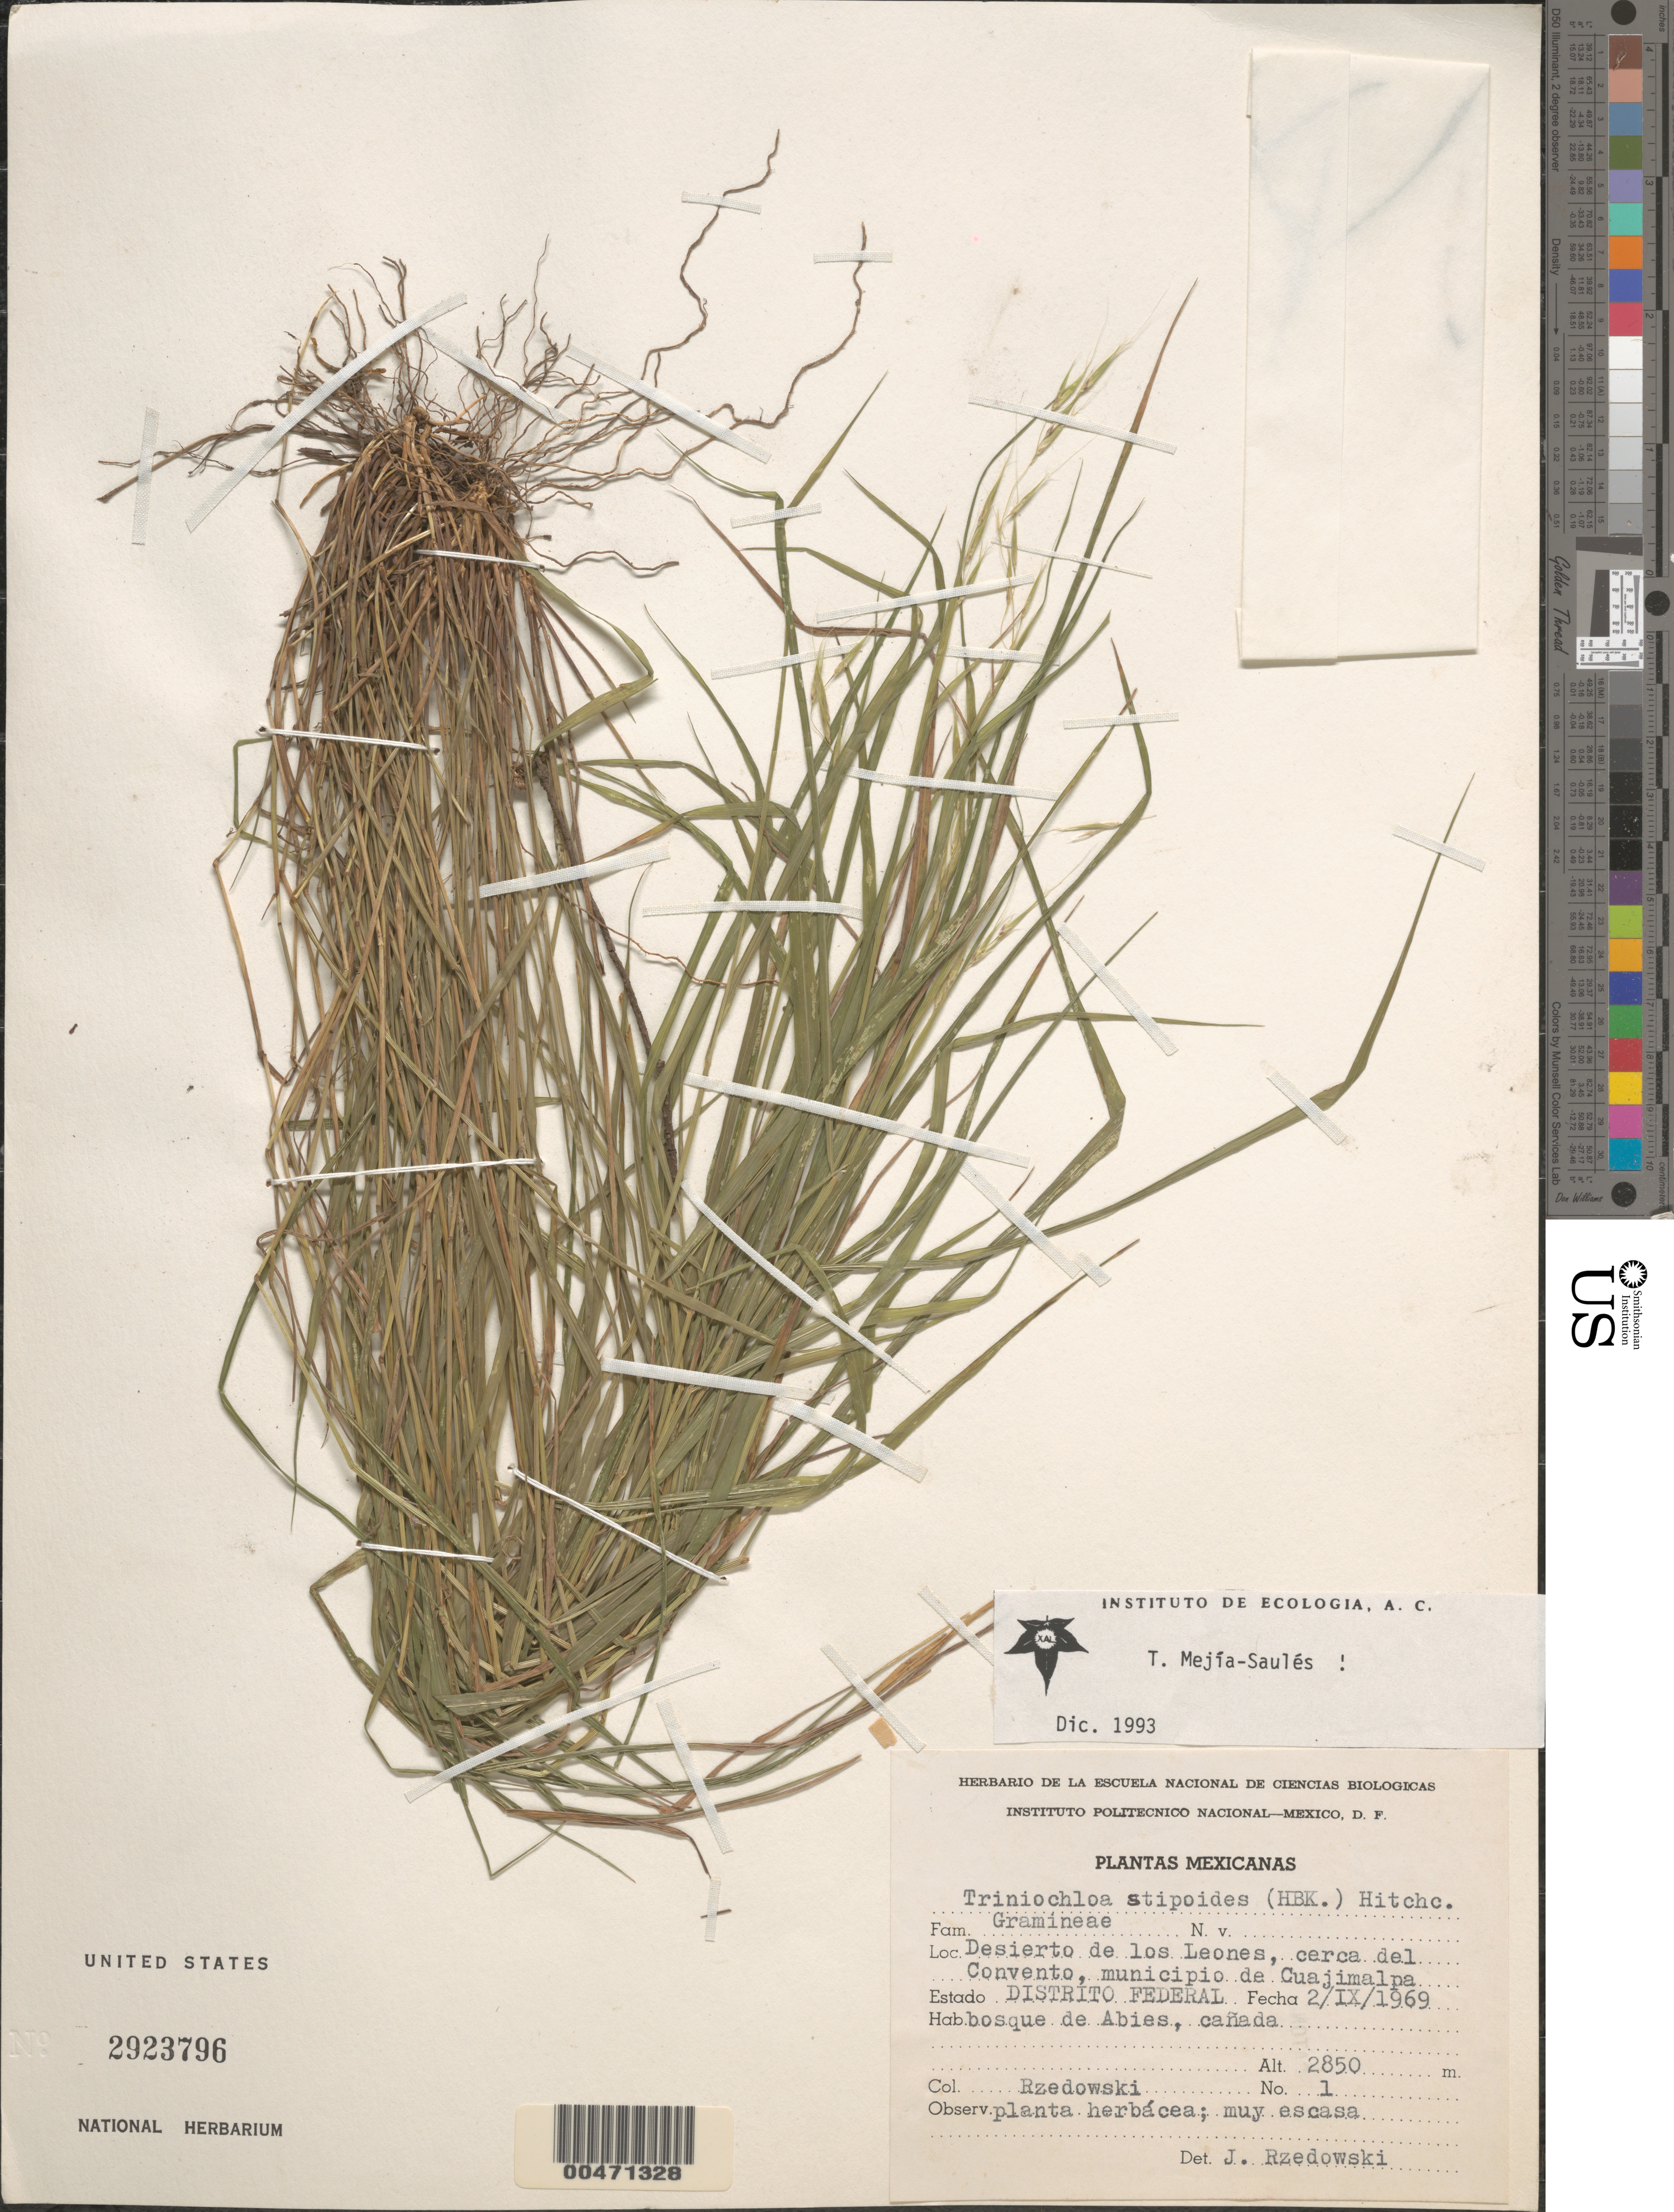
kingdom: Plantae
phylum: Tracheophyta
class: Liliopsida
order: Poales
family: Poaceae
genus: Triniochloa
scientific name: Triniochloa stipoides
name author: (Kunth) Hitchc.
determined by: Mejía-Sauls, M. T.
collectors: J. Rzedowski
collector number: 1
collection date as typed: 2 Sep 1969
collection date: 1969-09-02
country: Mexico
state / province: Distrito Federal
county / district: Cuajimalpa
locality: Desierto do Los Leones, near Convento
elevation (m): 2850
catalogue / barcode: US 2923796